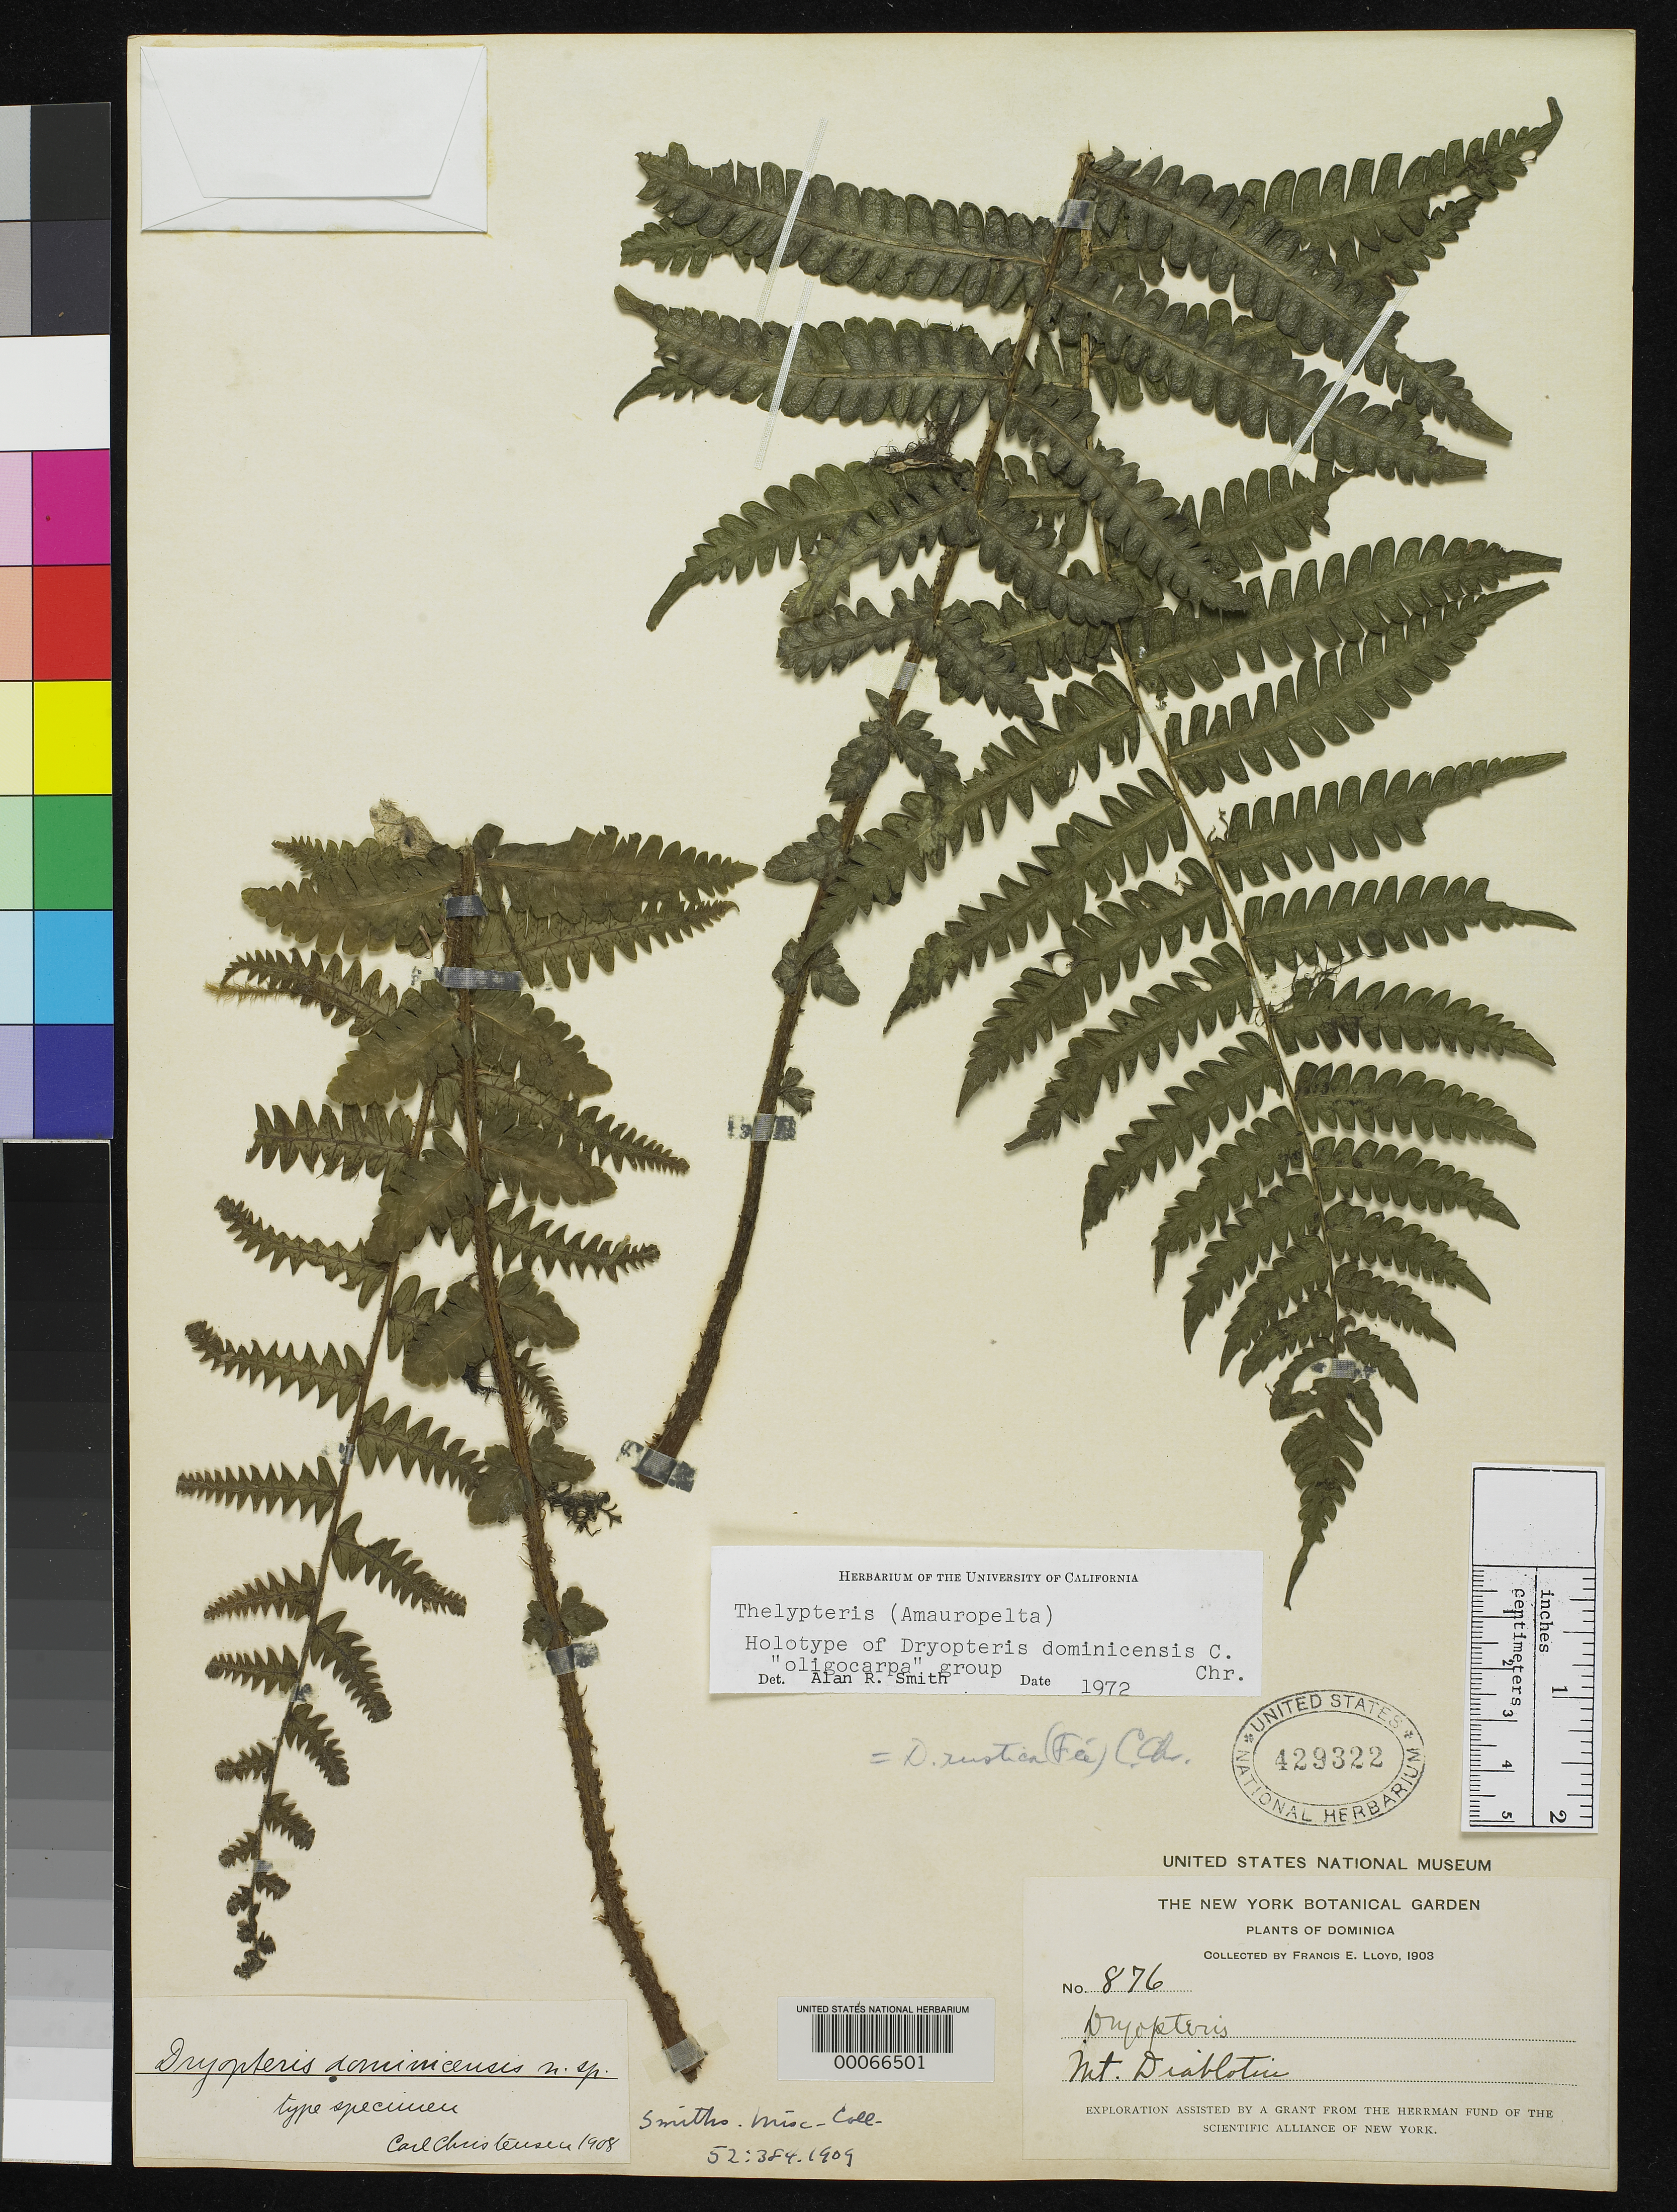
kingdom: Plantae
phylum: Tracheophyta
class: Polypodiopsida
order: Polypodiales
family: Dryopteridaceae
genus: Dryopteris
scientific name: Dryopteris dominicensis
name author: C. Chr.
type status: Holotype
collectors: F. E. Lloyd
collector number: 876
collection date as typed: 1903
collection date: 1903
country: Dominica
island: Dominica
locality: Mt. Diablotin.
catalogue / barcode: US 429322